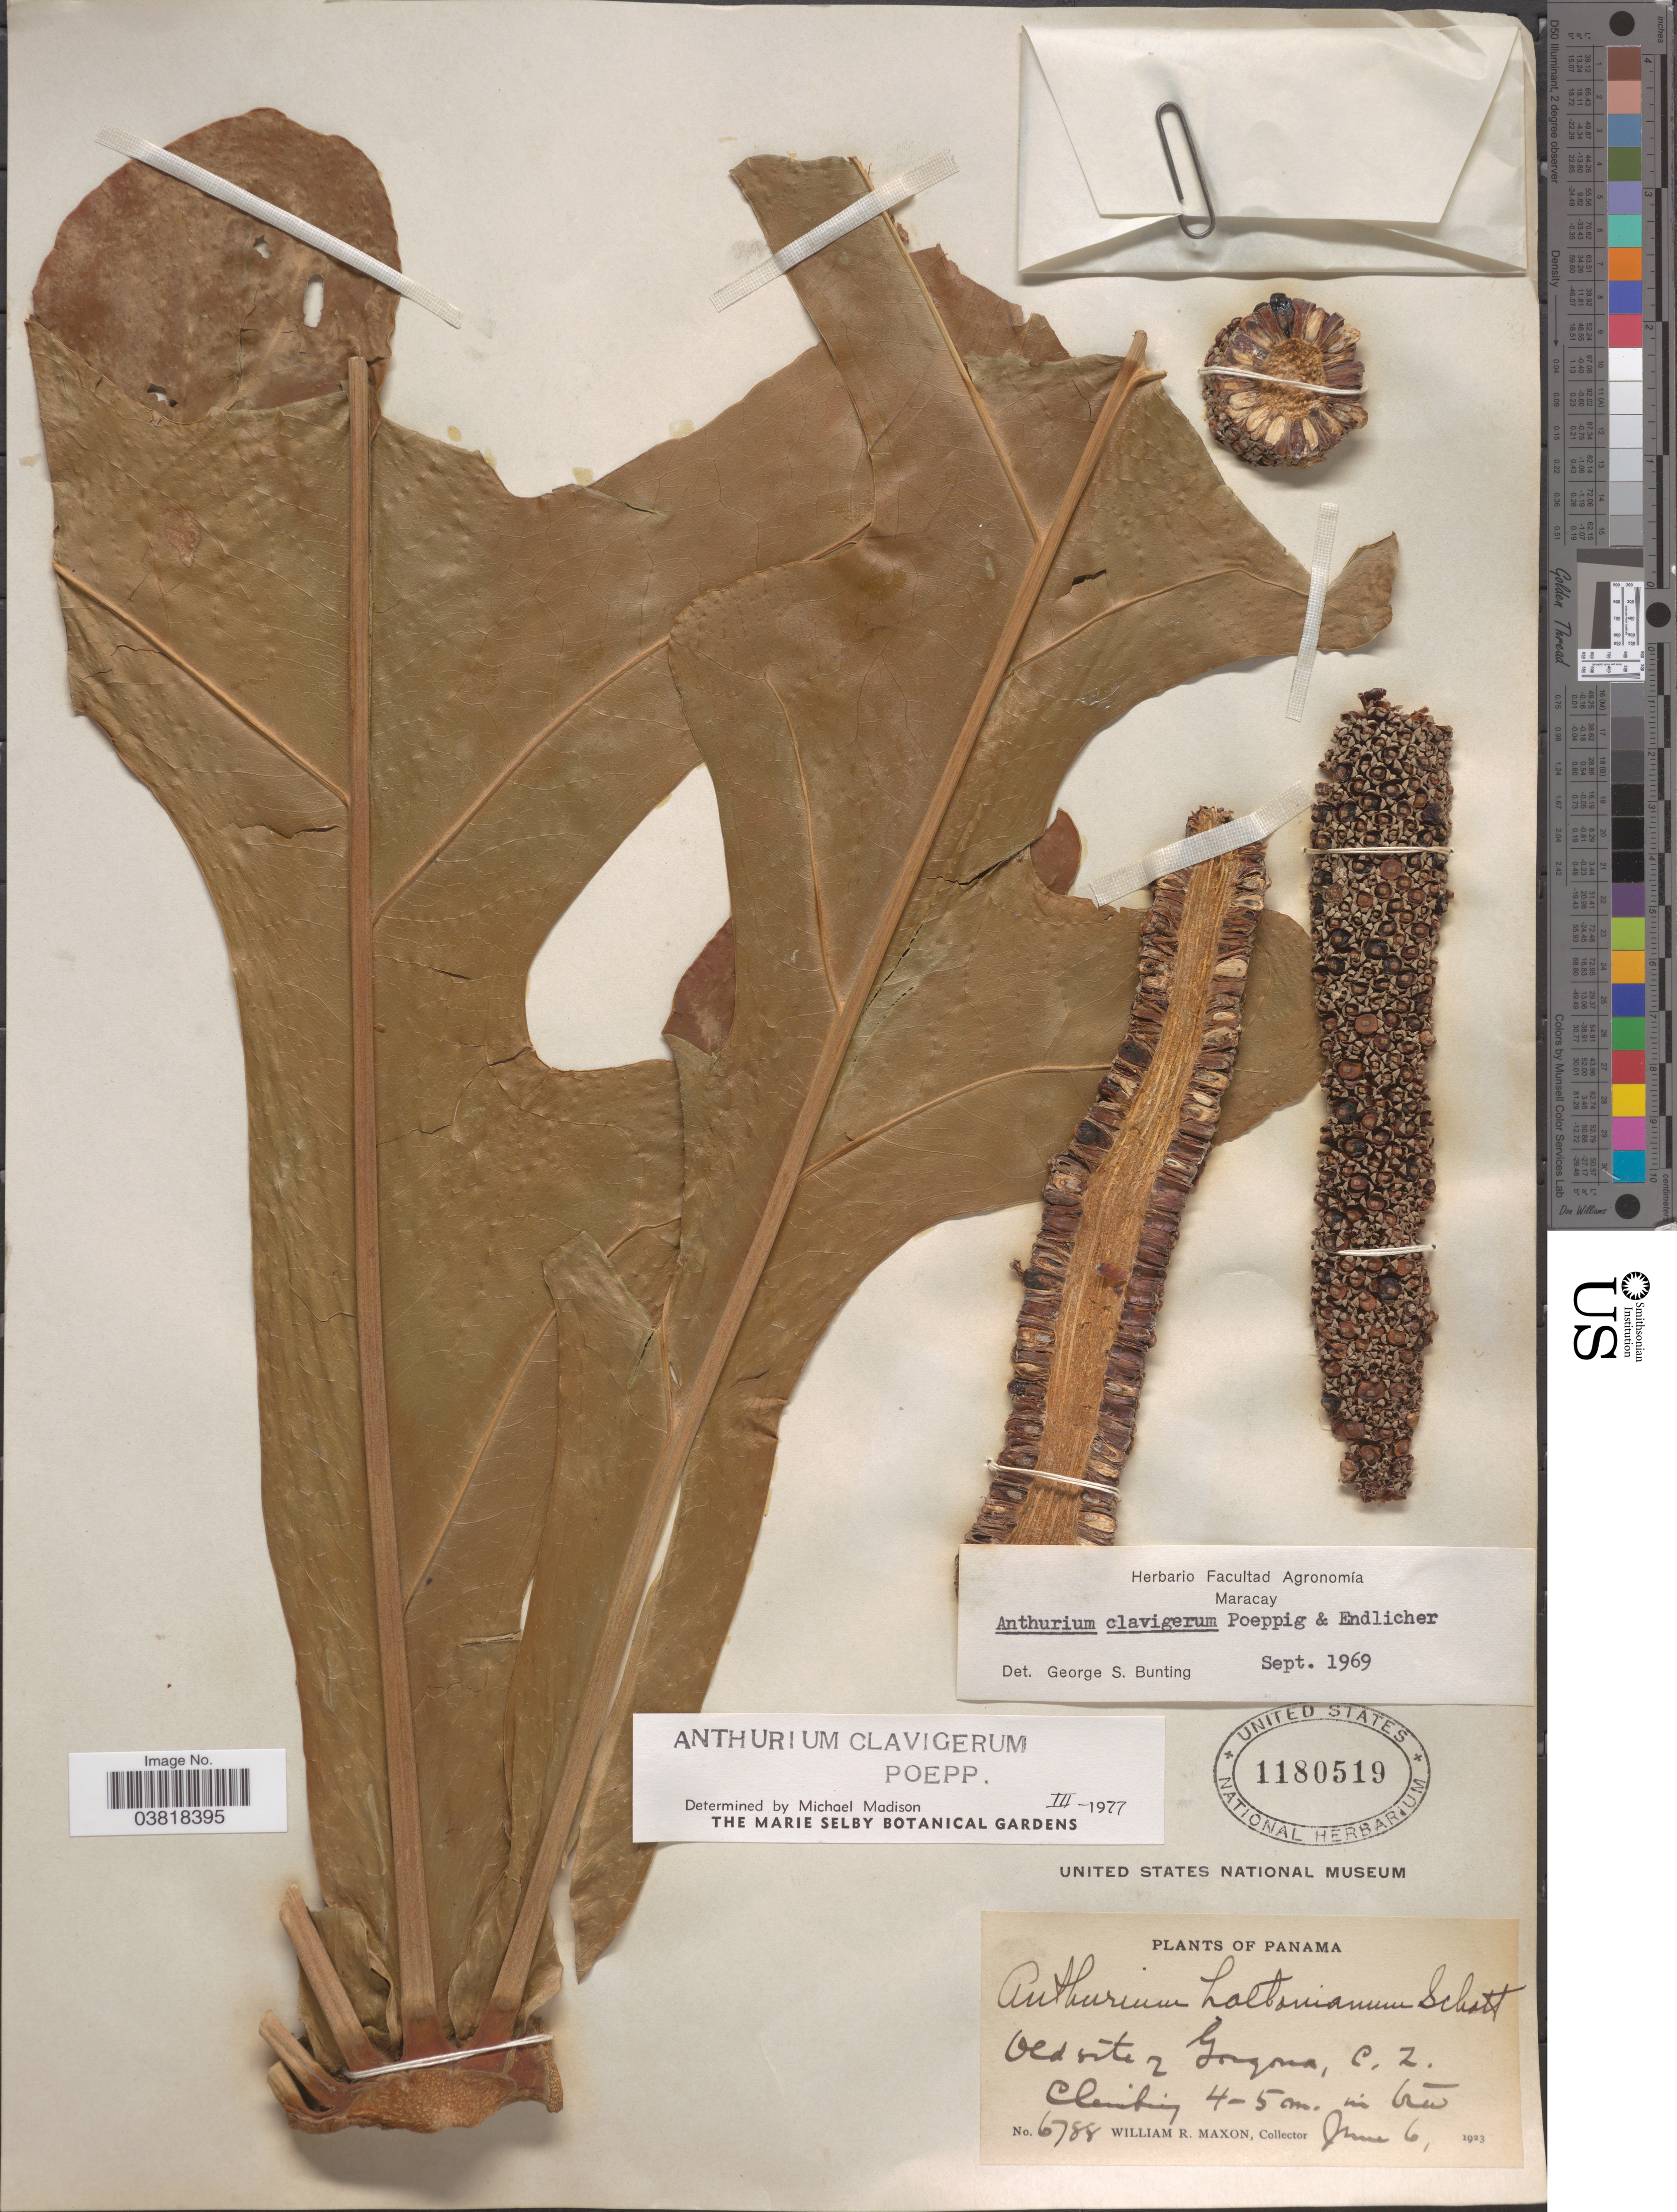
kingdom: Plantae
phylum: Tracheophyta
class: Liliopsida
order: Alismatales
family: Araceae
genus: Anthurium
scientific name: Anthurium clavigerum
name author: Poepp. & Endl.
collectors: W. R. Maxon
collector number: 6788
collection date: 1923-06-06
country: Panama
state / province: Colón / Panamá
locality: Old site of Gorgona, C.Z.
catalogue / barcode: US 1180519